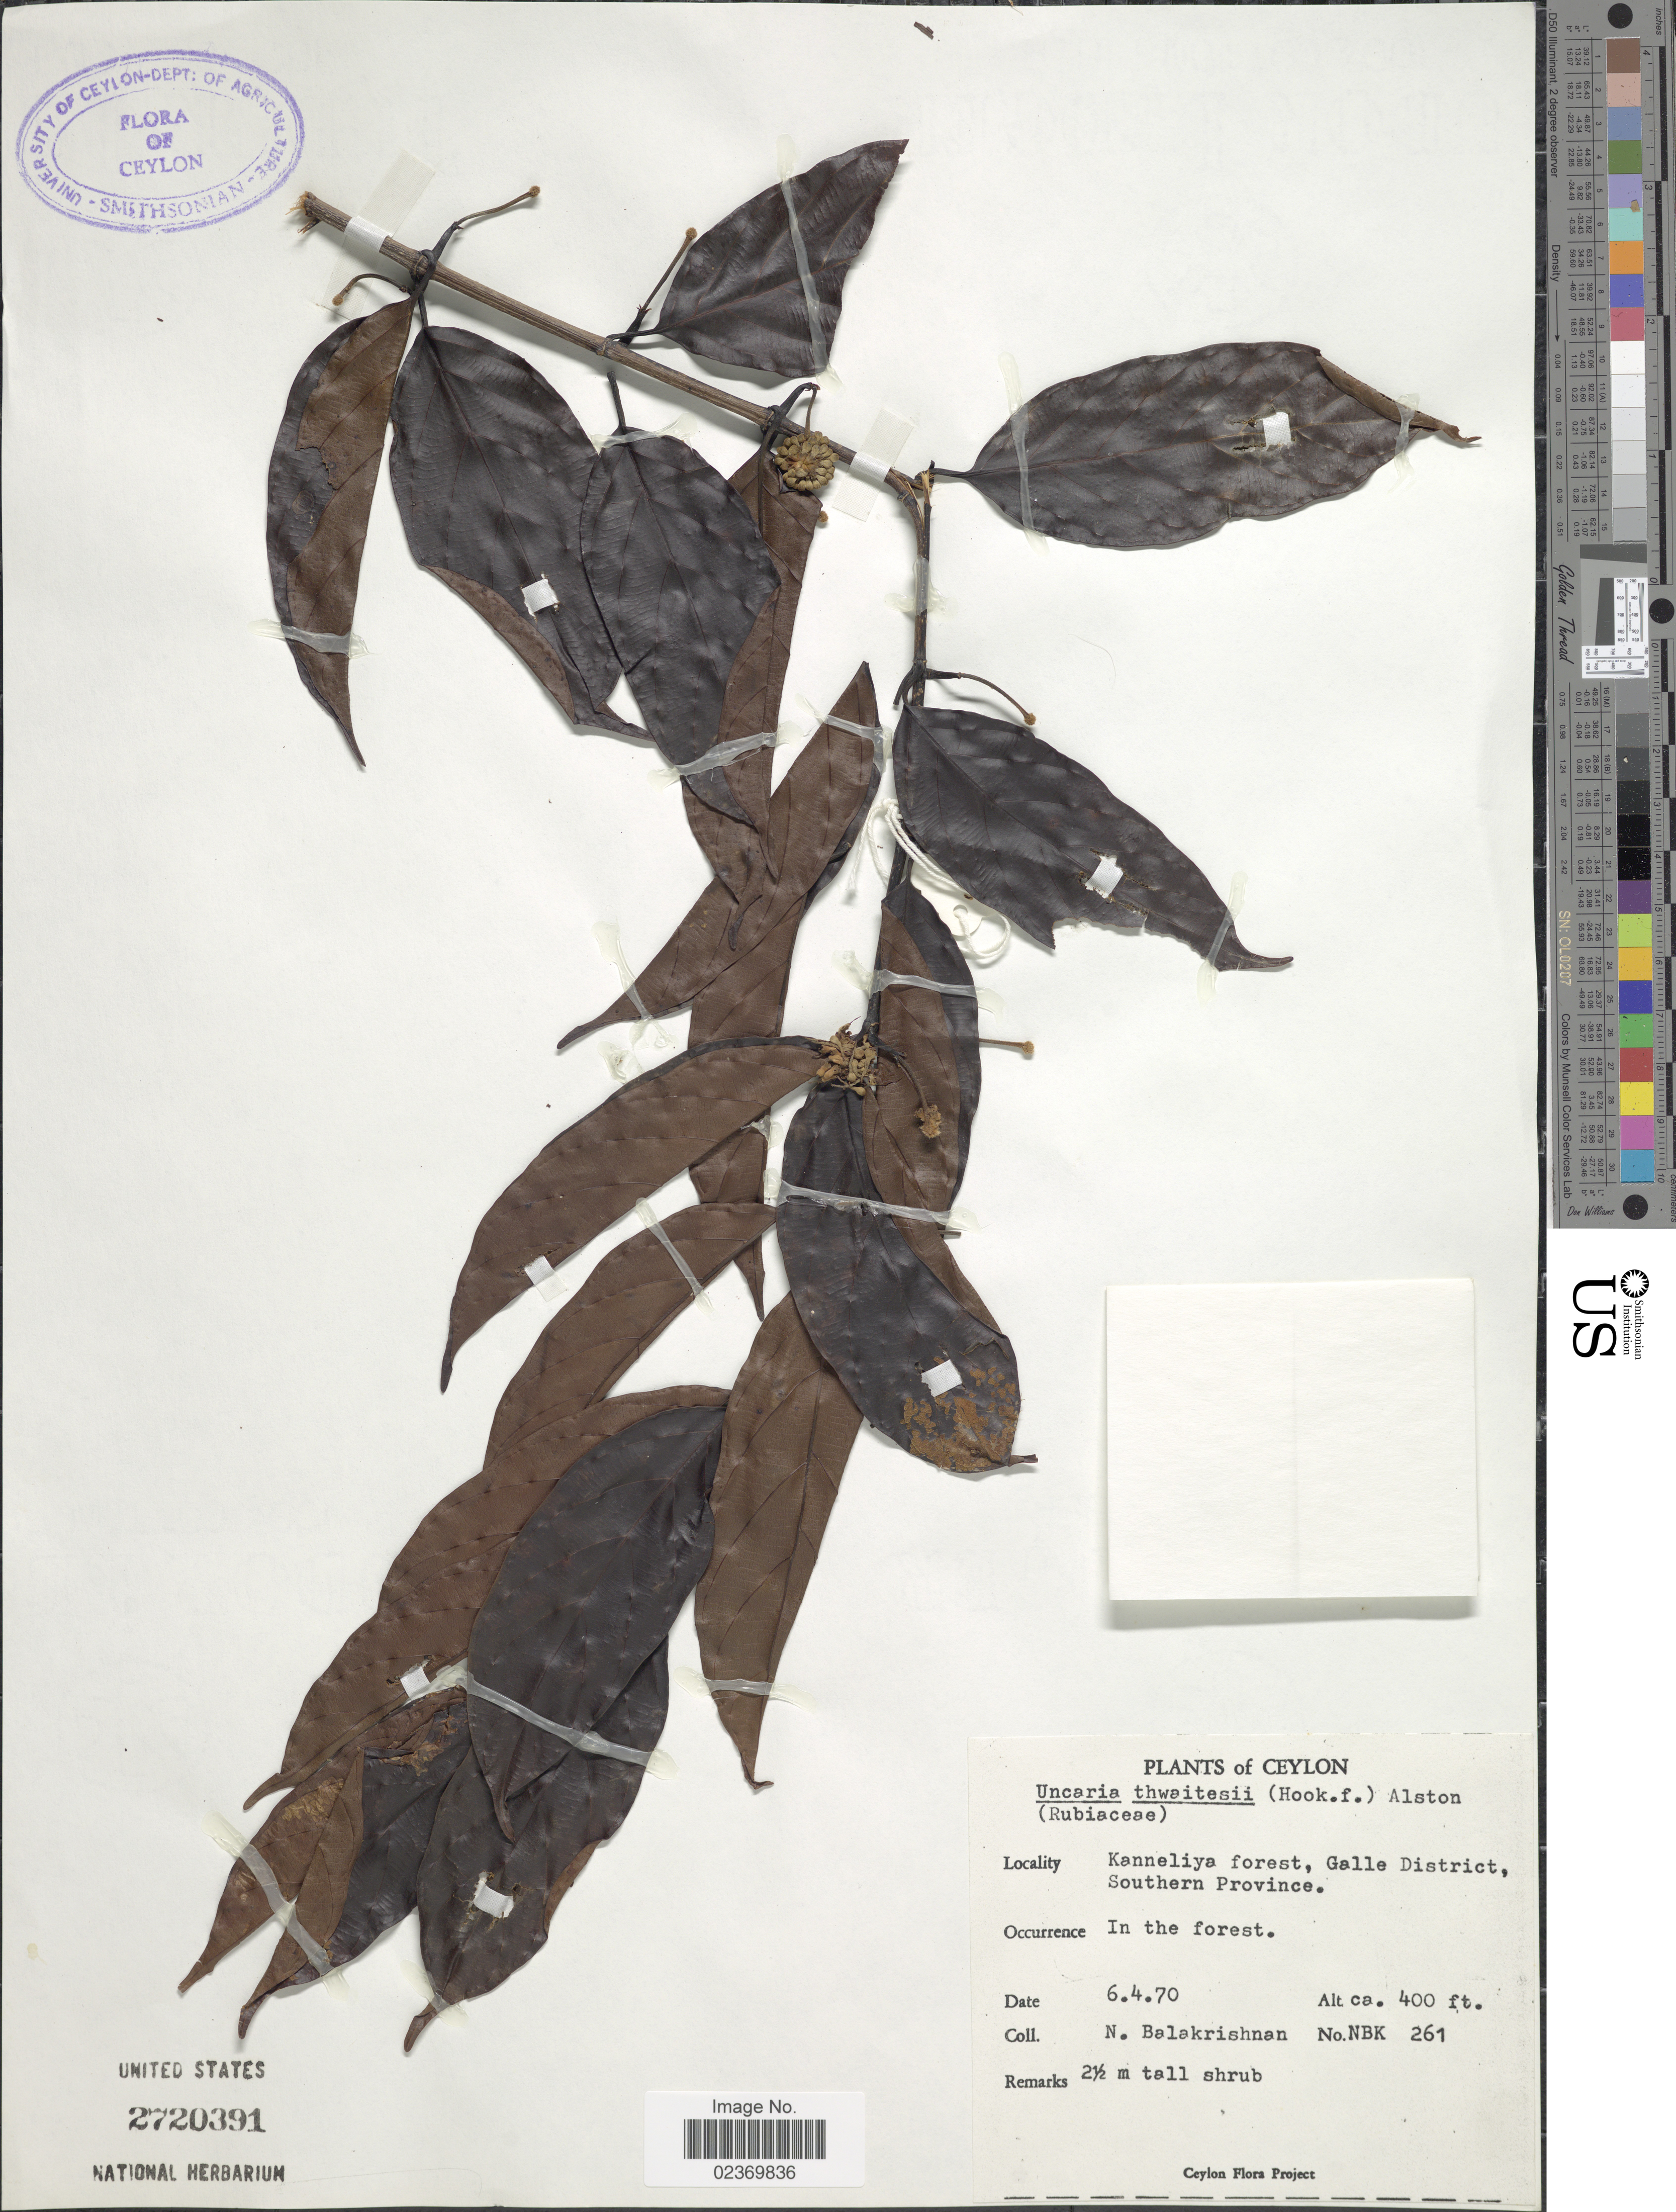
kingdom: Plantae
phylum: Tracheophyta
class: Magnoliopsida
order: Gentianales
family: Rubiaceae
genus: Uncaria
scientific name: Uncaria thwaitesii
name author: (Hook. f.) Alston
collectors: N. Balakrishnan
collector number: NBK 261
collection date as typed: Transcribed d/m/y: 6/4/70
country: Sri Lanka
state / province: Southern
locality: Ceylon. Kanneliya forest, Galle District, Southern Province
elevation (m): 122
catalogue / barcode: US 2720391